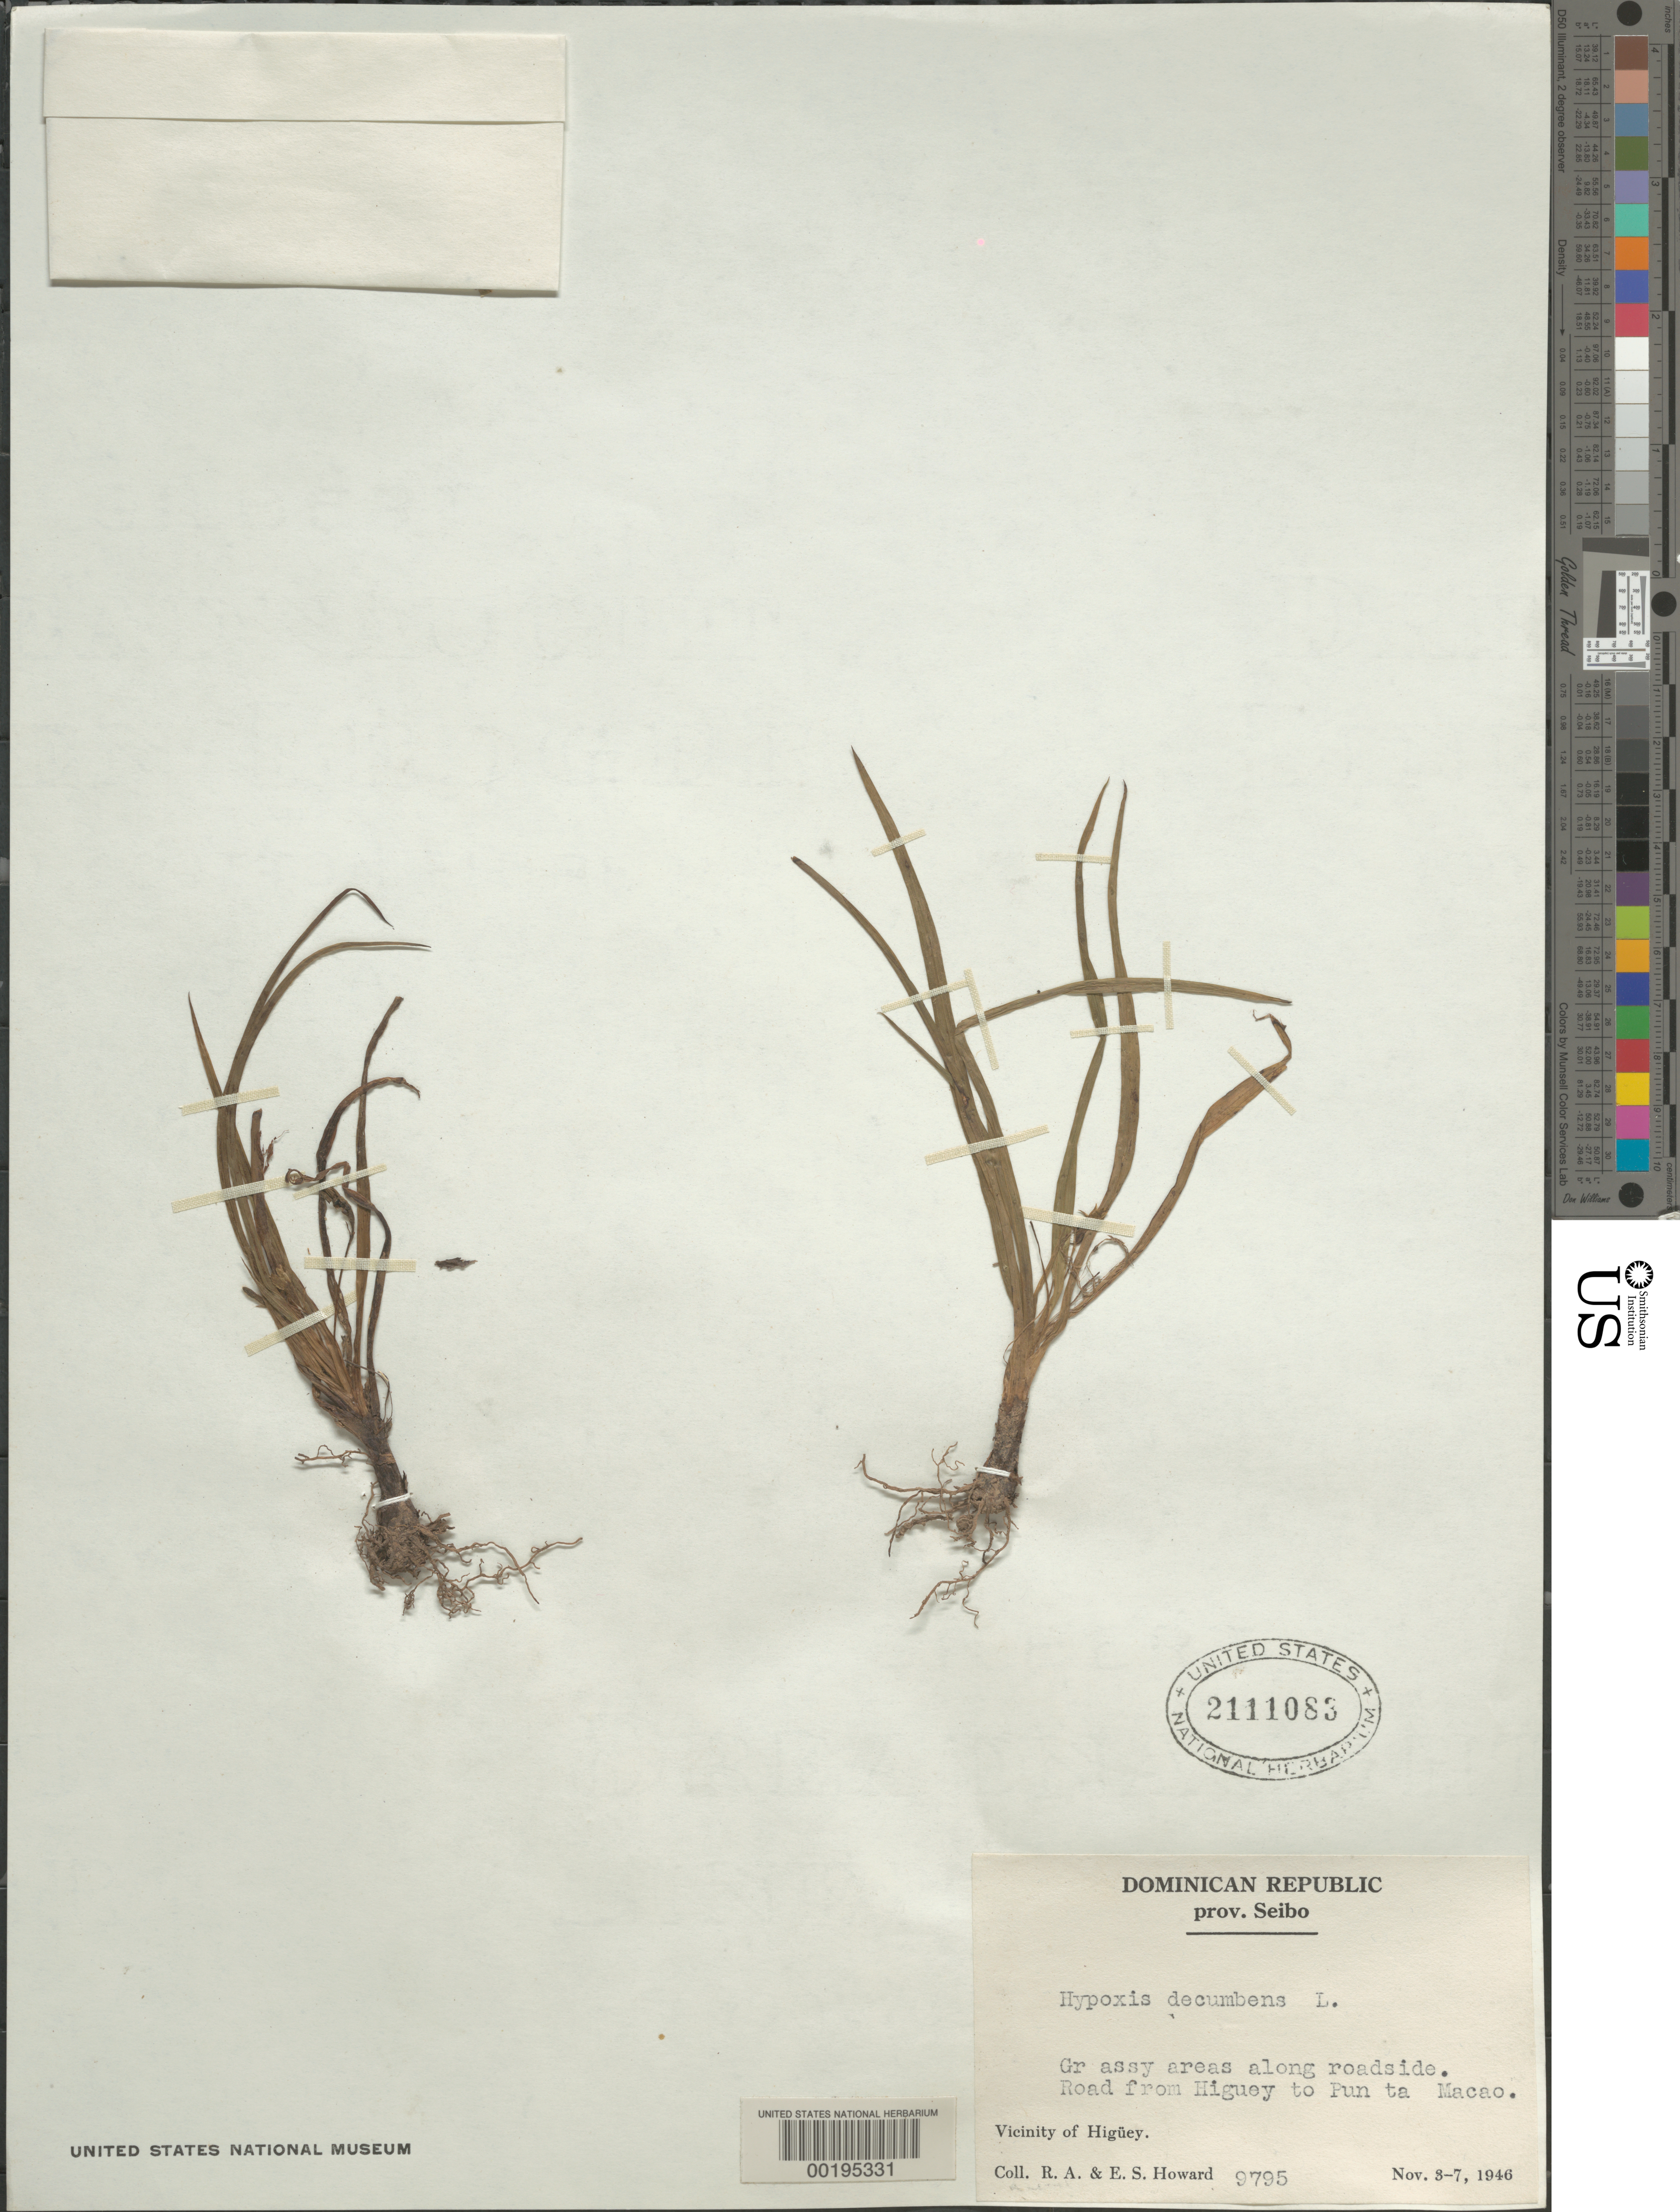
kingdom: Plantae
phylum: Tracheophyta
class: Liliopsida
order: Asparagales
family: Hypoxidaceae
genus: Hypoxis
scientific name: Hypoxis decumbens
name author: L.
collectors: R. A. Howard & E. S. Howard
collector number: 9795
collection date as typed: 03 Nov 1946 to 07 Nov 1946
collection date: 1946-11-03/1946-11-07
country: Dominican Republic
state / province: El Seíbo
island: Hispaniola Island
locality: Road from higuey to punta macao; vicinity of higuey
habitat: Grassy areas along roadside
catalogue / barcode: US 2111083